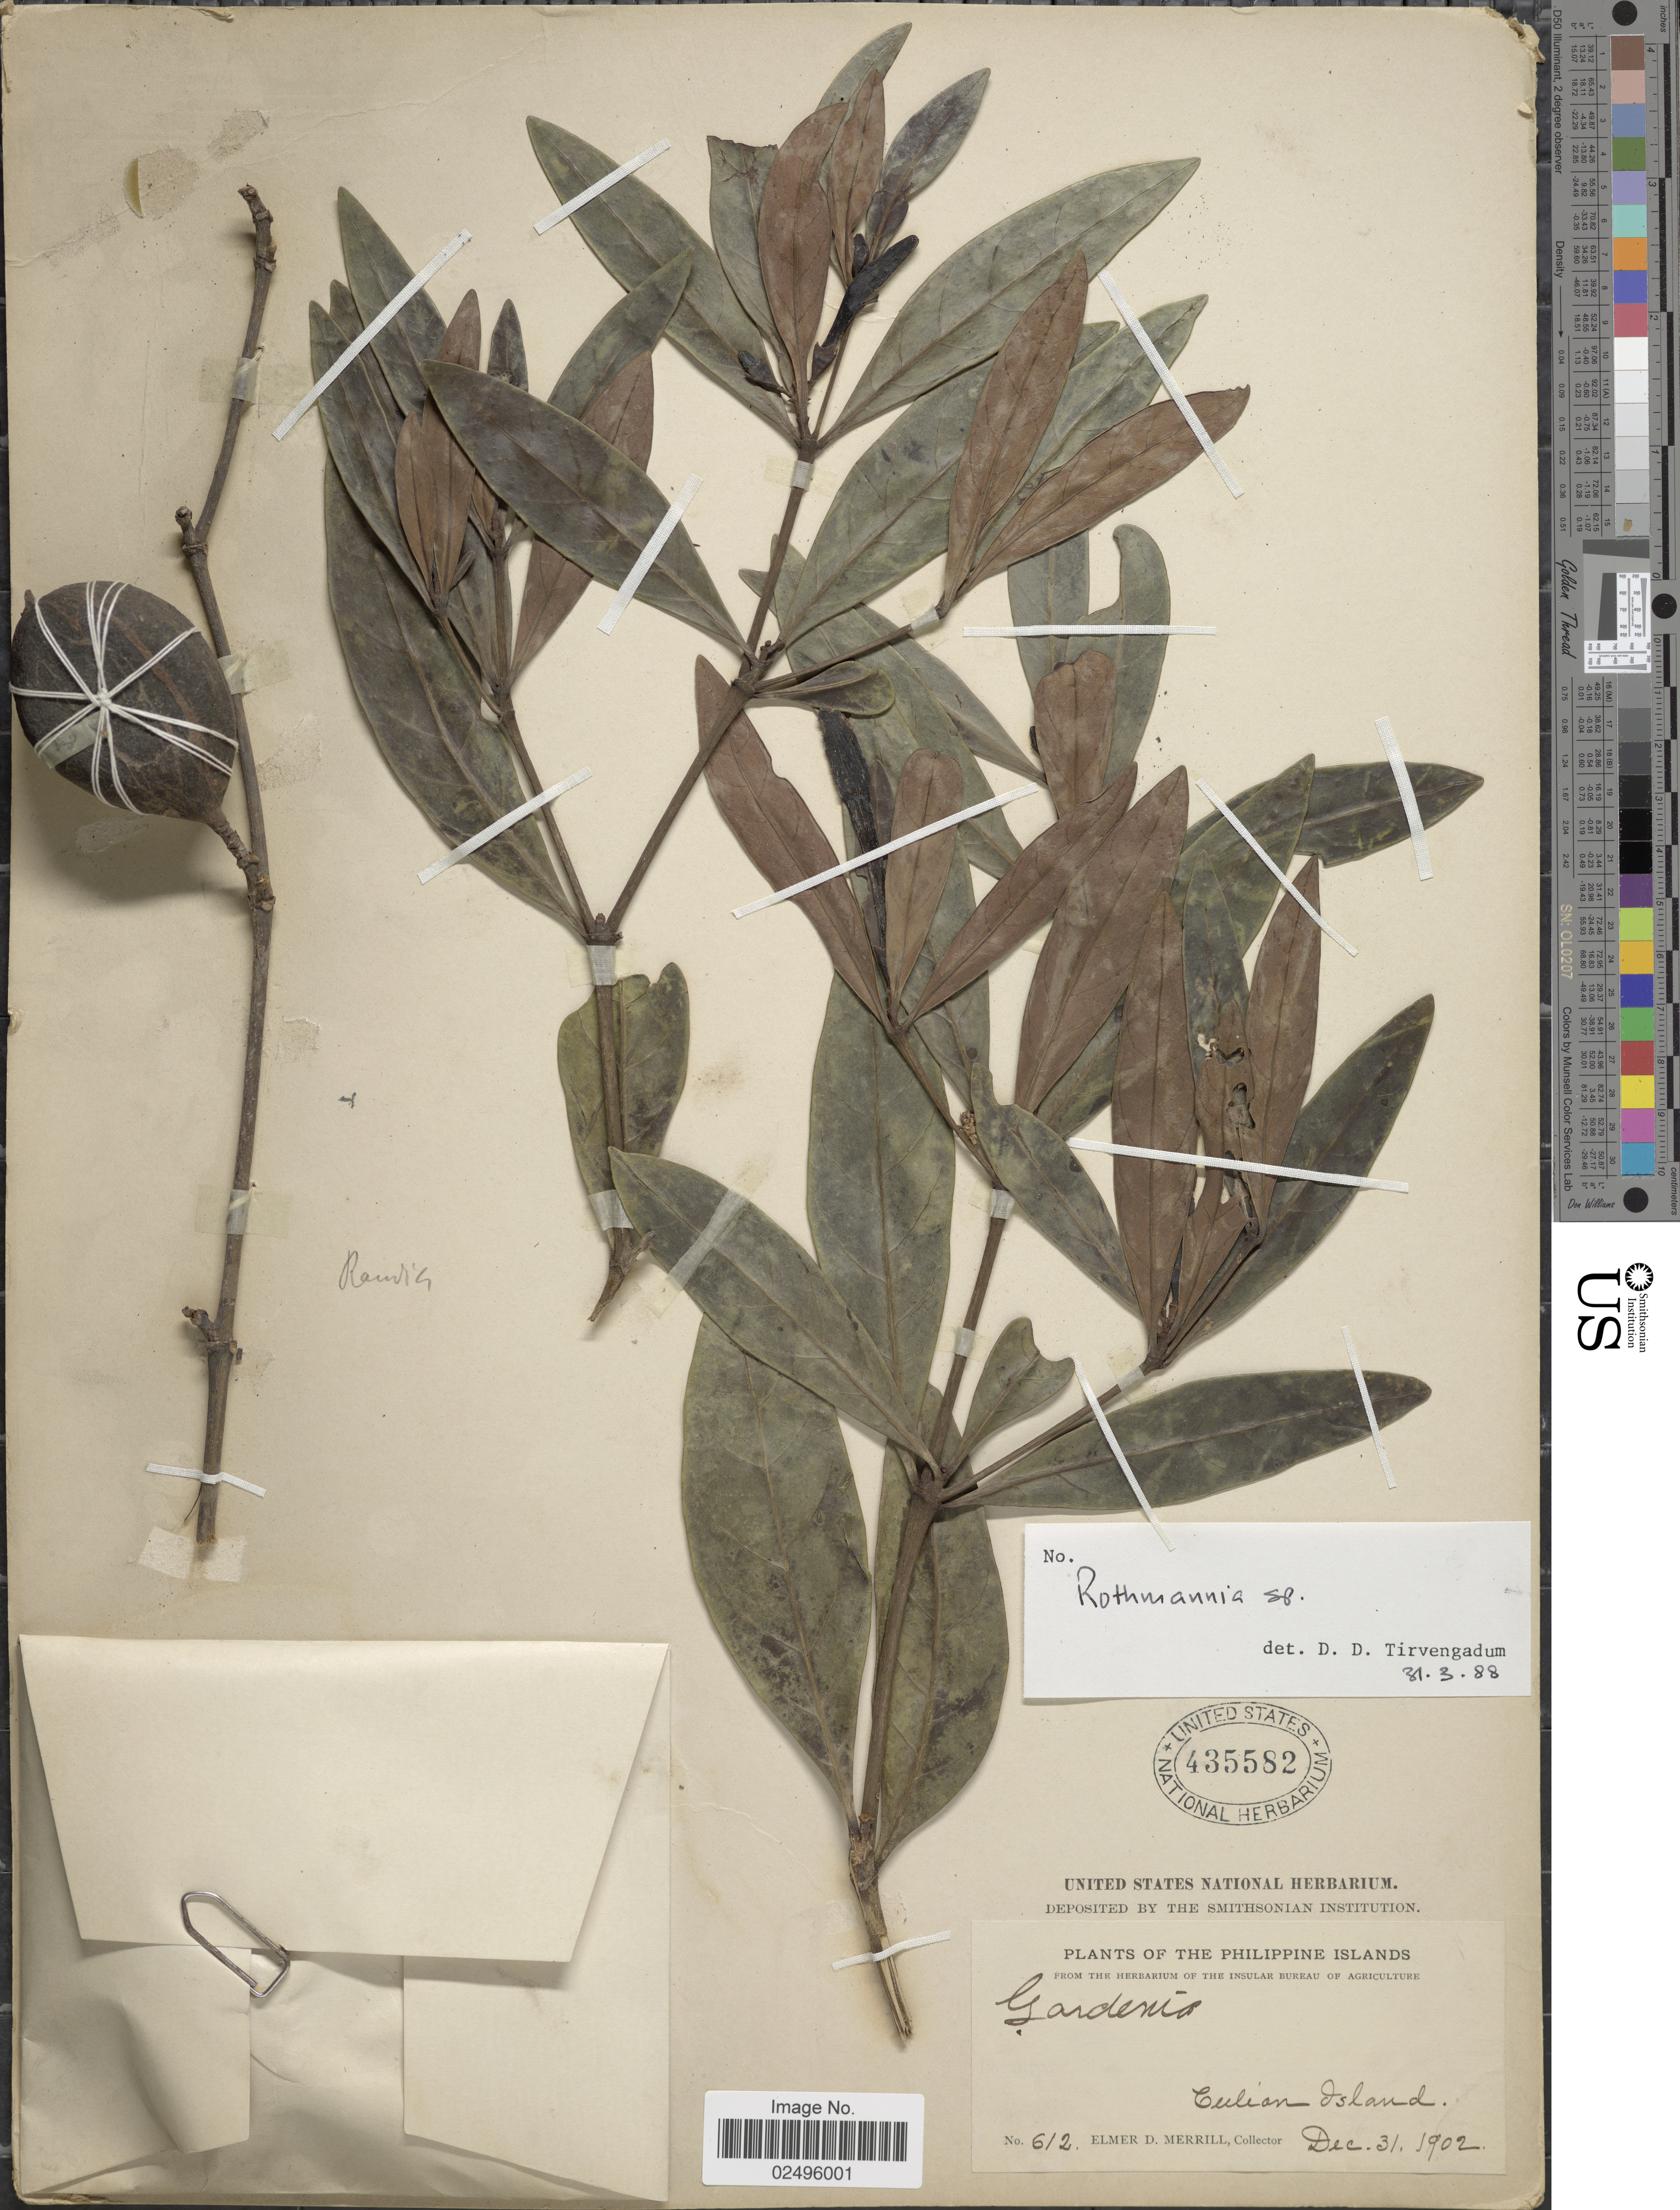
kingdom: Plantae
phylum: Tracheophyta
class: Magnoliopsida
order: Gentianales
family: Rubiaceae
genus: Rothmannia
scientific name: Rothmannia merrillii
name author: (Elmer) J.T. Pereira & Ridsdale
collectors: E. D. Merrill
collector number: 612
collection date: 1902-12-31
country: Philippines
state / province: Mimaropa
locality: The Philippine Islands, Culion Island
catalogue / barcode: US 435582